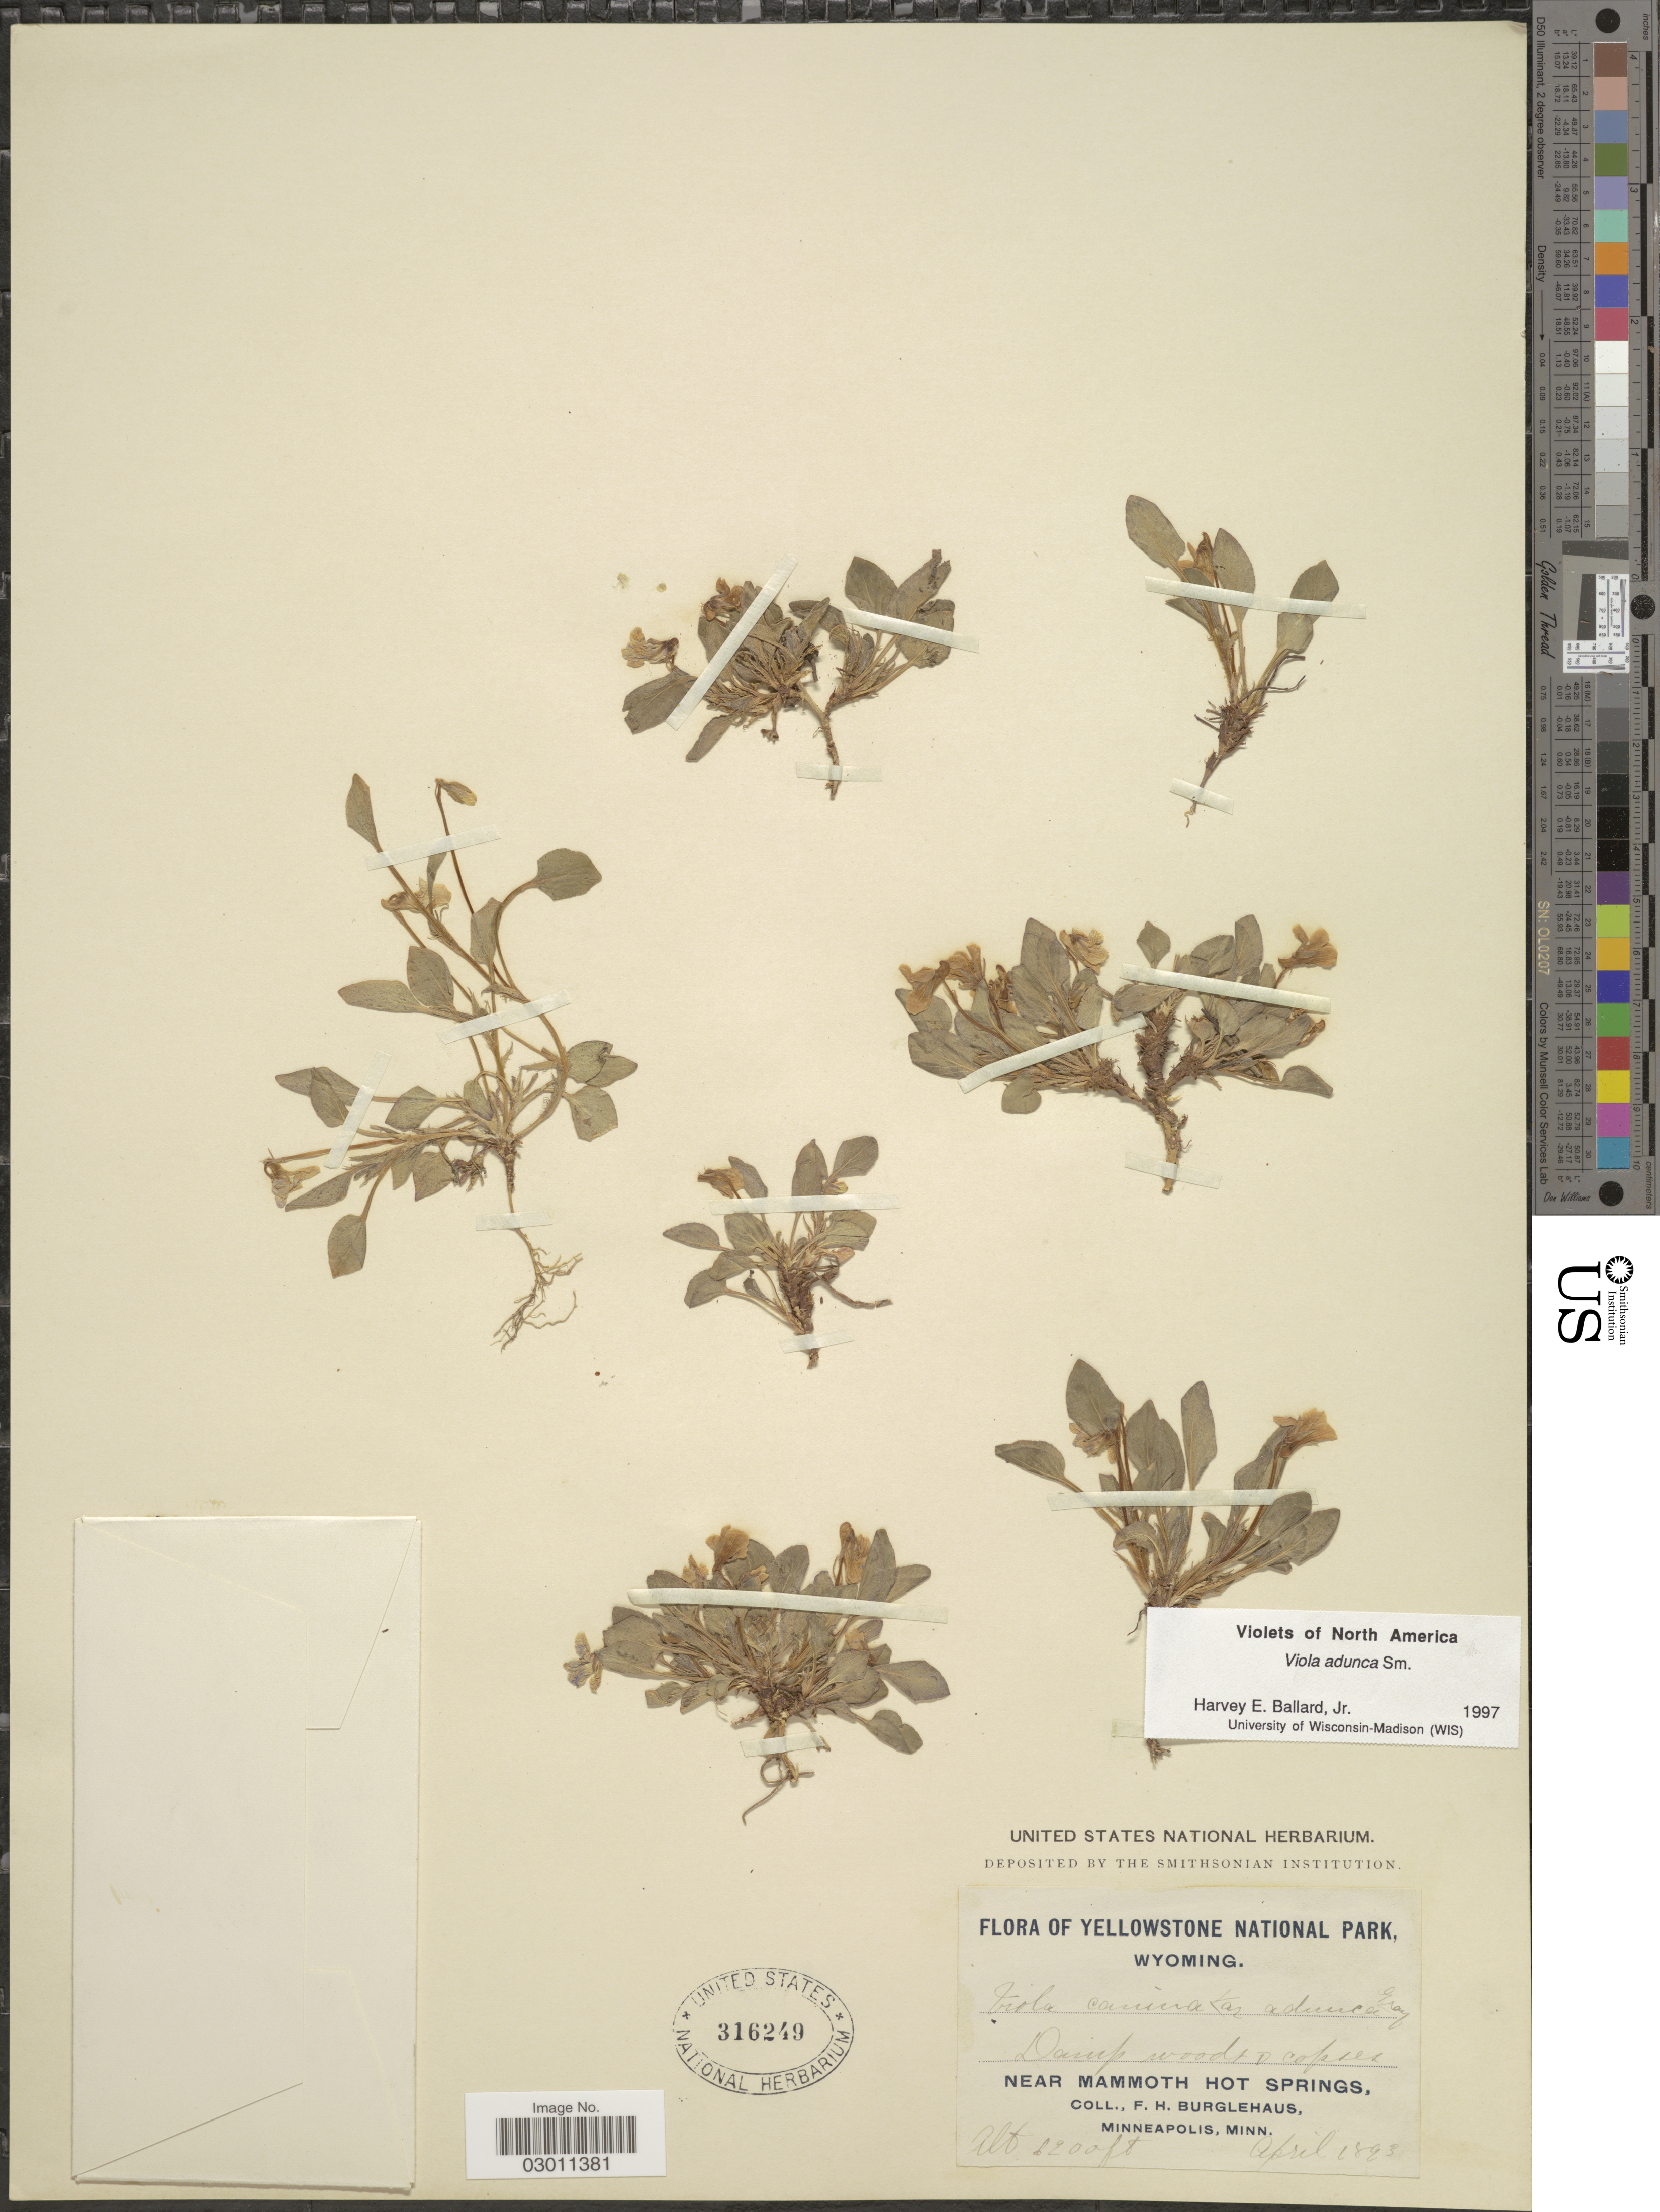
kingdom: Plantae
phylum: Tracheophyta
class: Magnoliopsida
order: Malpighiales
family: Violaceae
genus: Viola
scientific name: Viola adunca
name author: Sm.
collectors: F. Burglehaus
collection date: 1893-04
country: United States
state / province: Wyoming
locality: Yellowstone National Park, Near Mammoth Hot Springs.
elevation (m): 1890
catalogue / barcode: US 316249